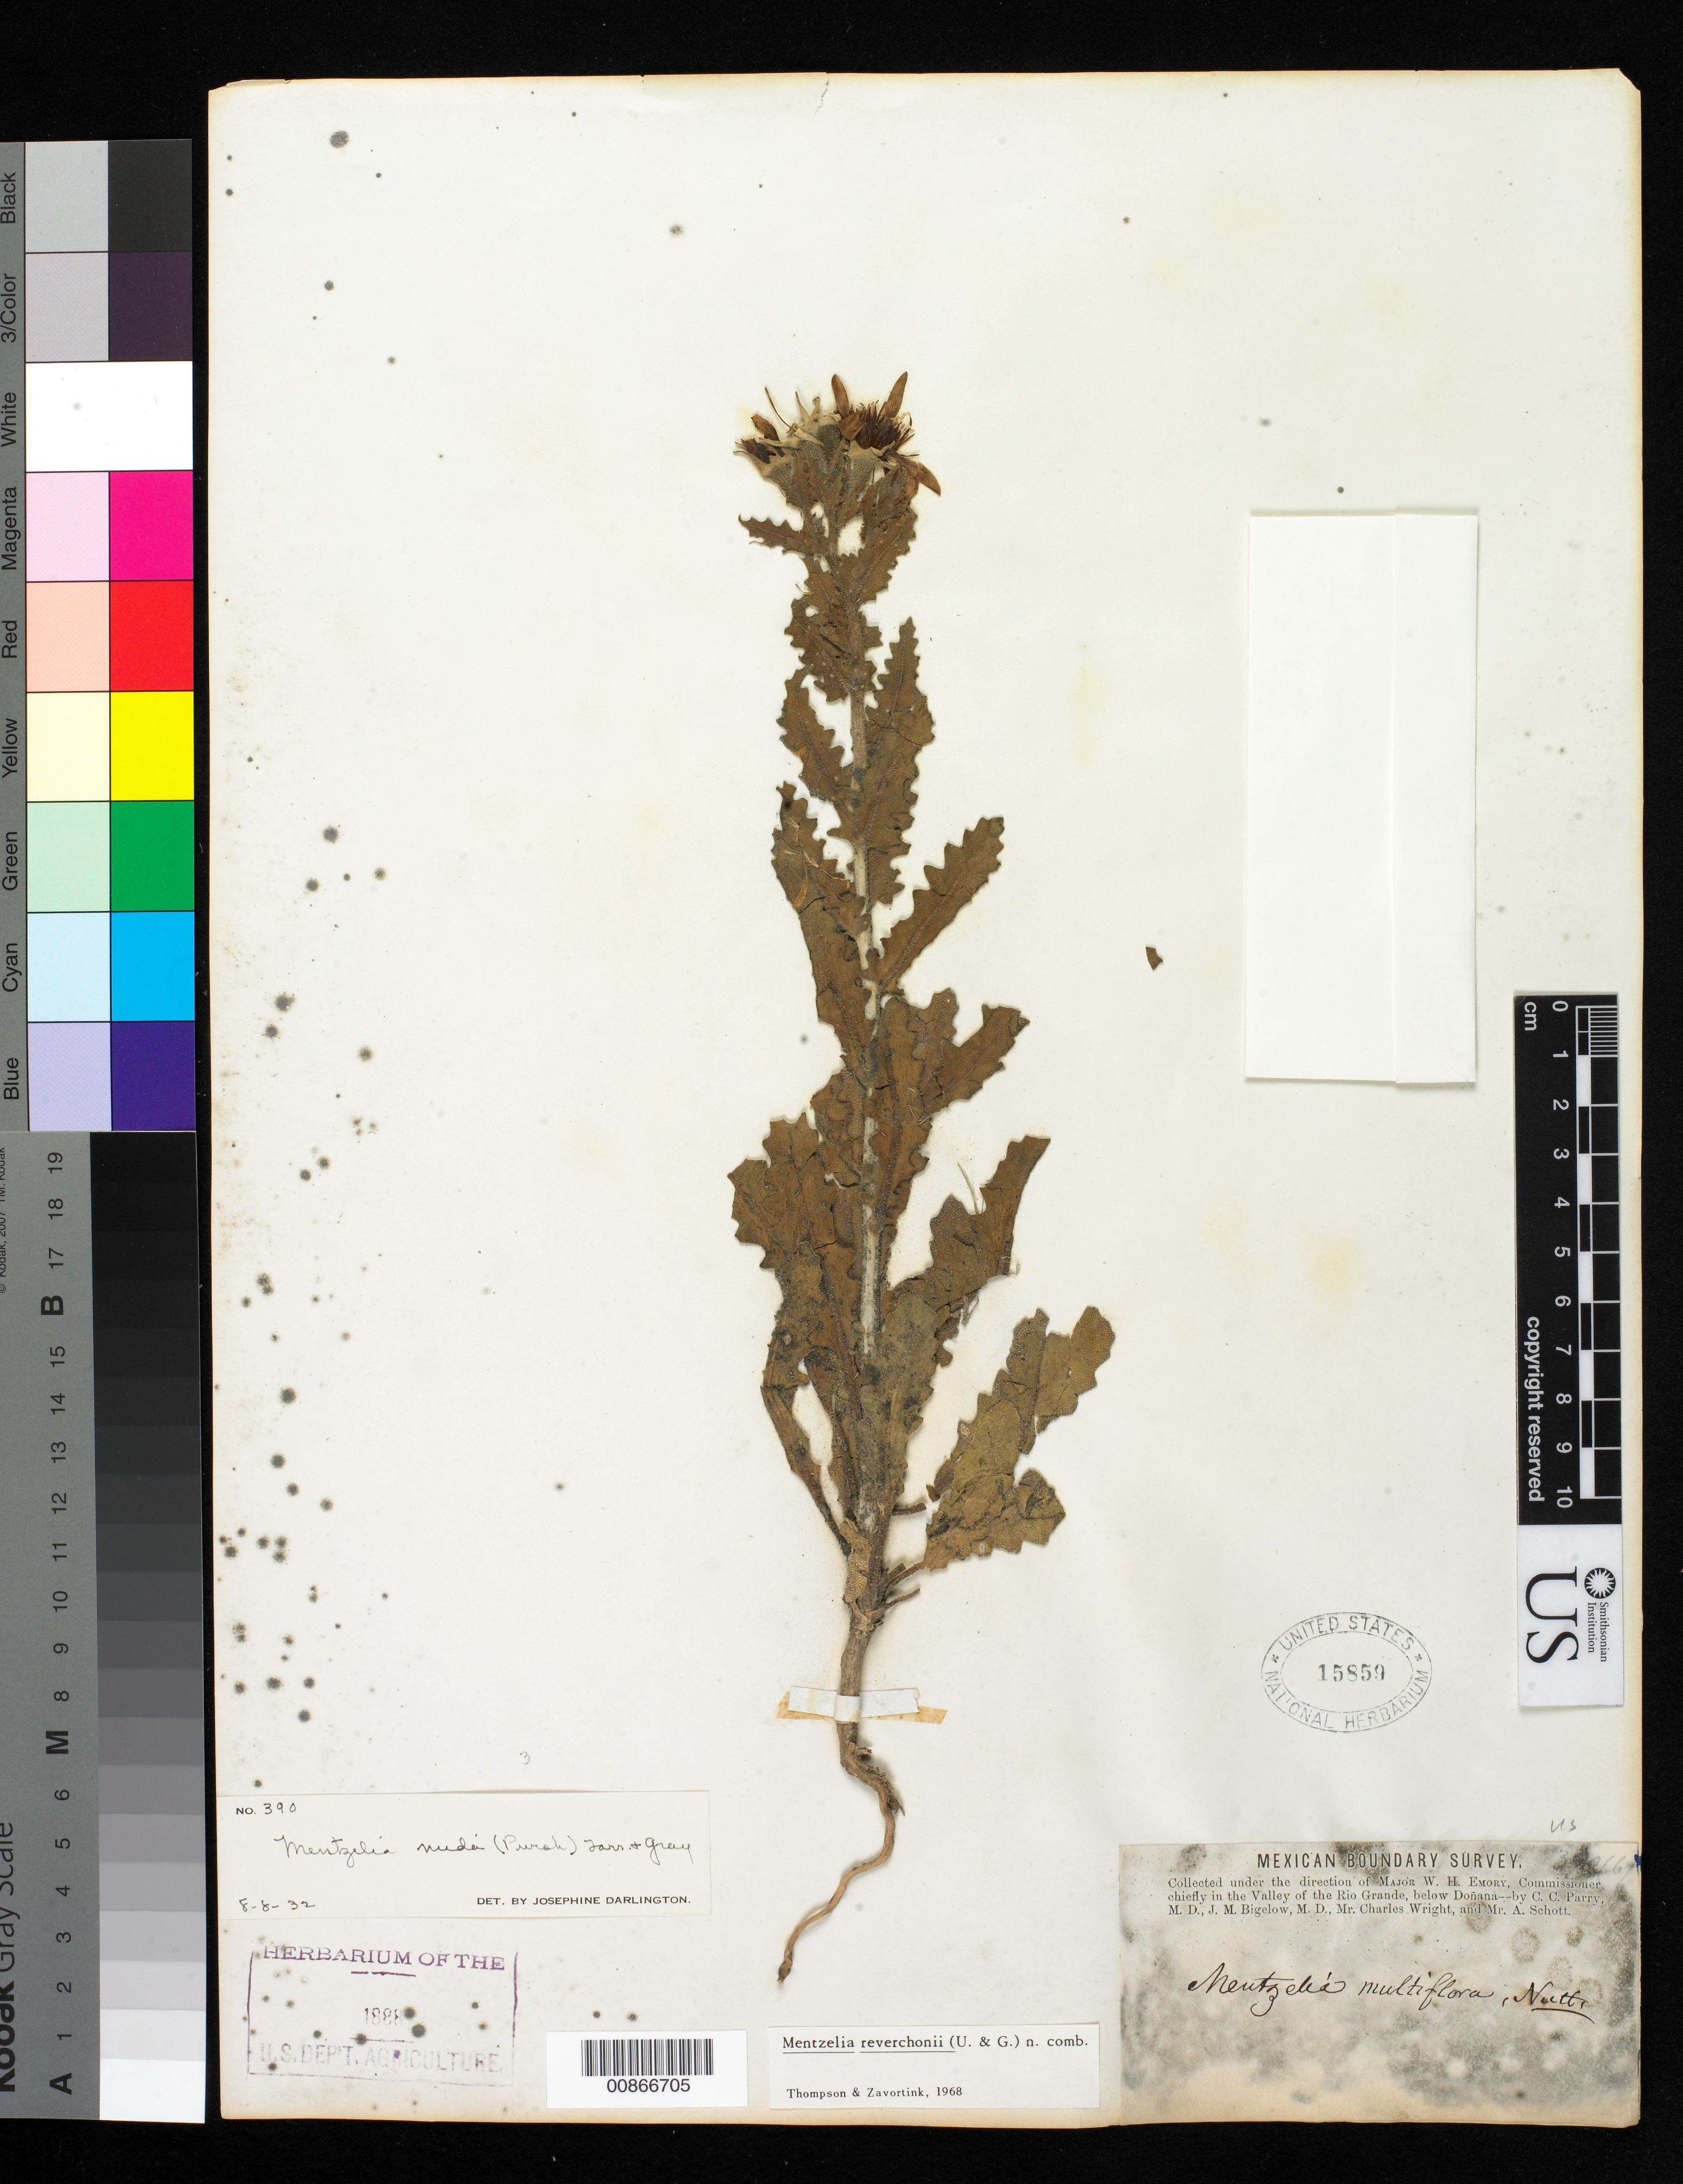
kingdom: Plantae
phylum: Tracheophyta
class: Magnoliopsida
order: Cornales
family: Loasaceae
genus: Mentzelia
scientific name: Mentzelia reverchonii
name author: (Urb.) H.J. Thomps. & Zavort.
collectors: C. C. Parry, J. M. Bigelow, C. Wright & A. C. V. Schott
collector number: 390 b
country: United States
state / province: New Mexico / Texas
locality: Valley of the Rio Grande, below Doñana.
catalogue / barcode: US 15859